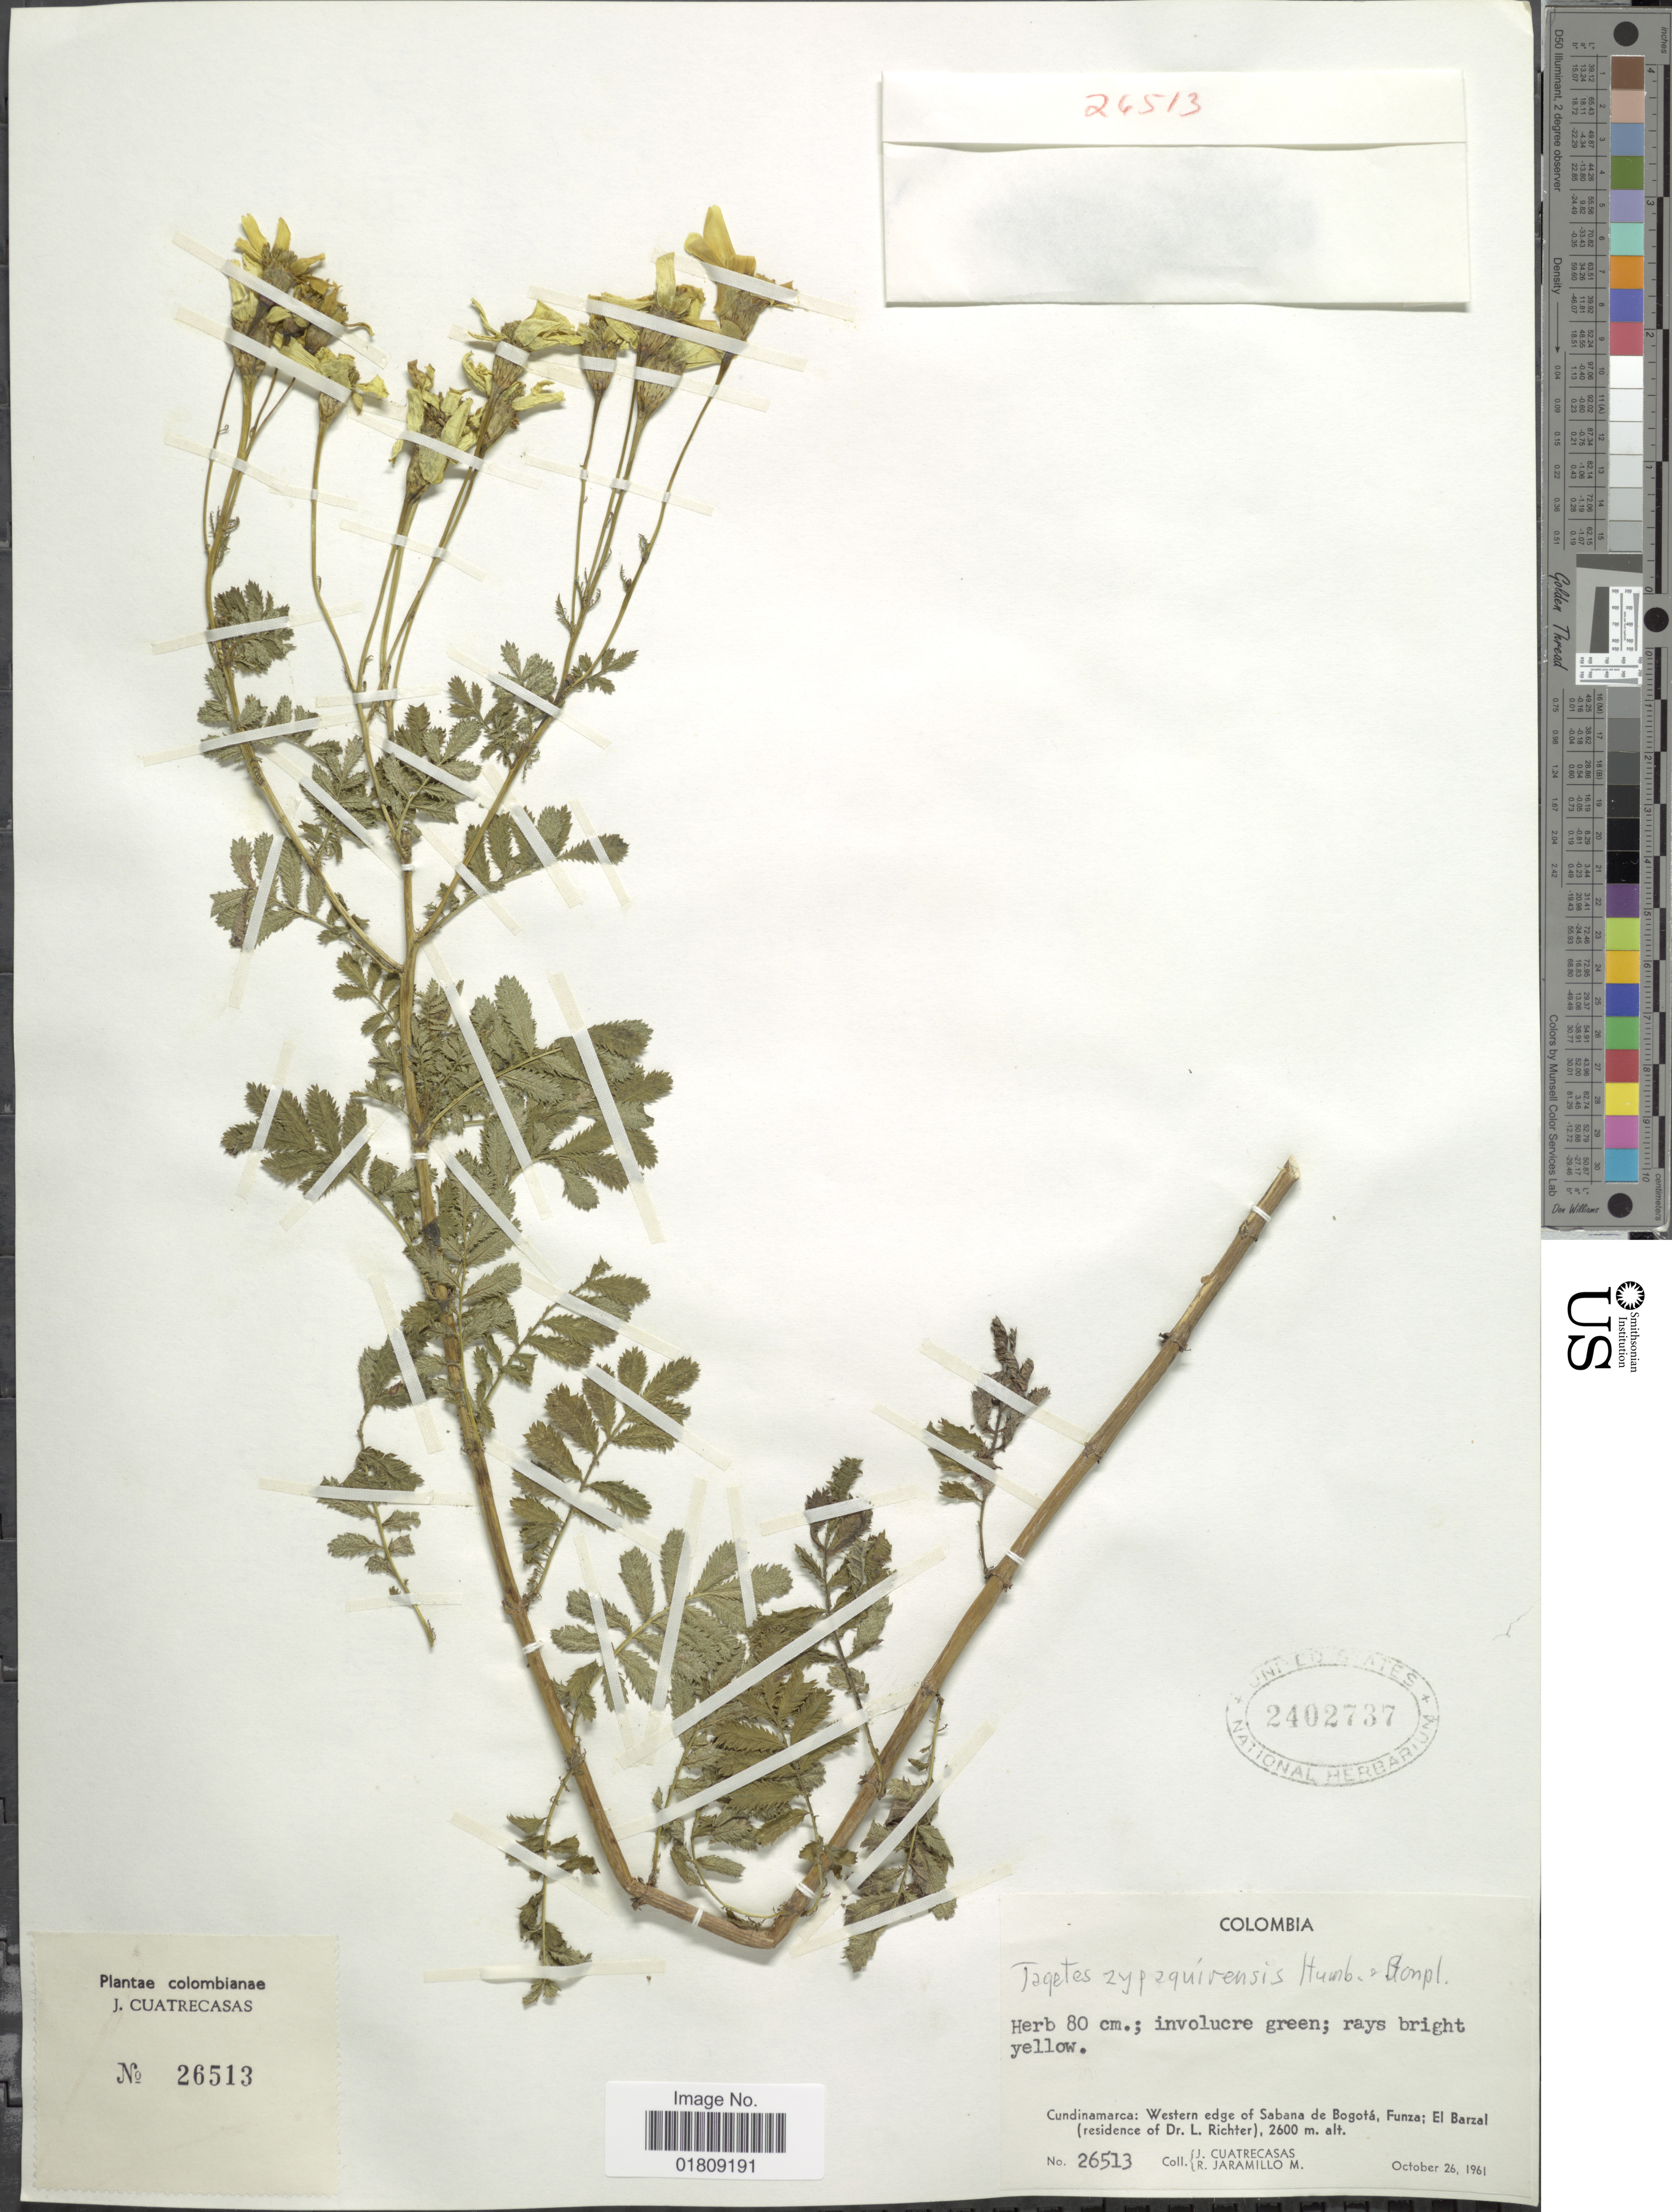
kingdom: Plantae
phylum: Tracheophyta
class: Magnoliopsida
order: Asterales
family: Asteraceae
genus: Tagetes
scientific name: Tagetes zypaquirensis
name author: Humb. & Bonpl.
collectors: J. Cuatrecasas & R. Jaramillo M.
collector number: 26513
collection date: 1961-10-26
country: Colombia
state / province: Cundinamarca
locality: Western edge of Sabana de Bogota, Funza, El Barzal (residence of Dr. L. Richter)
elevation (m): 2600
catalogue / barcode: US 2402737